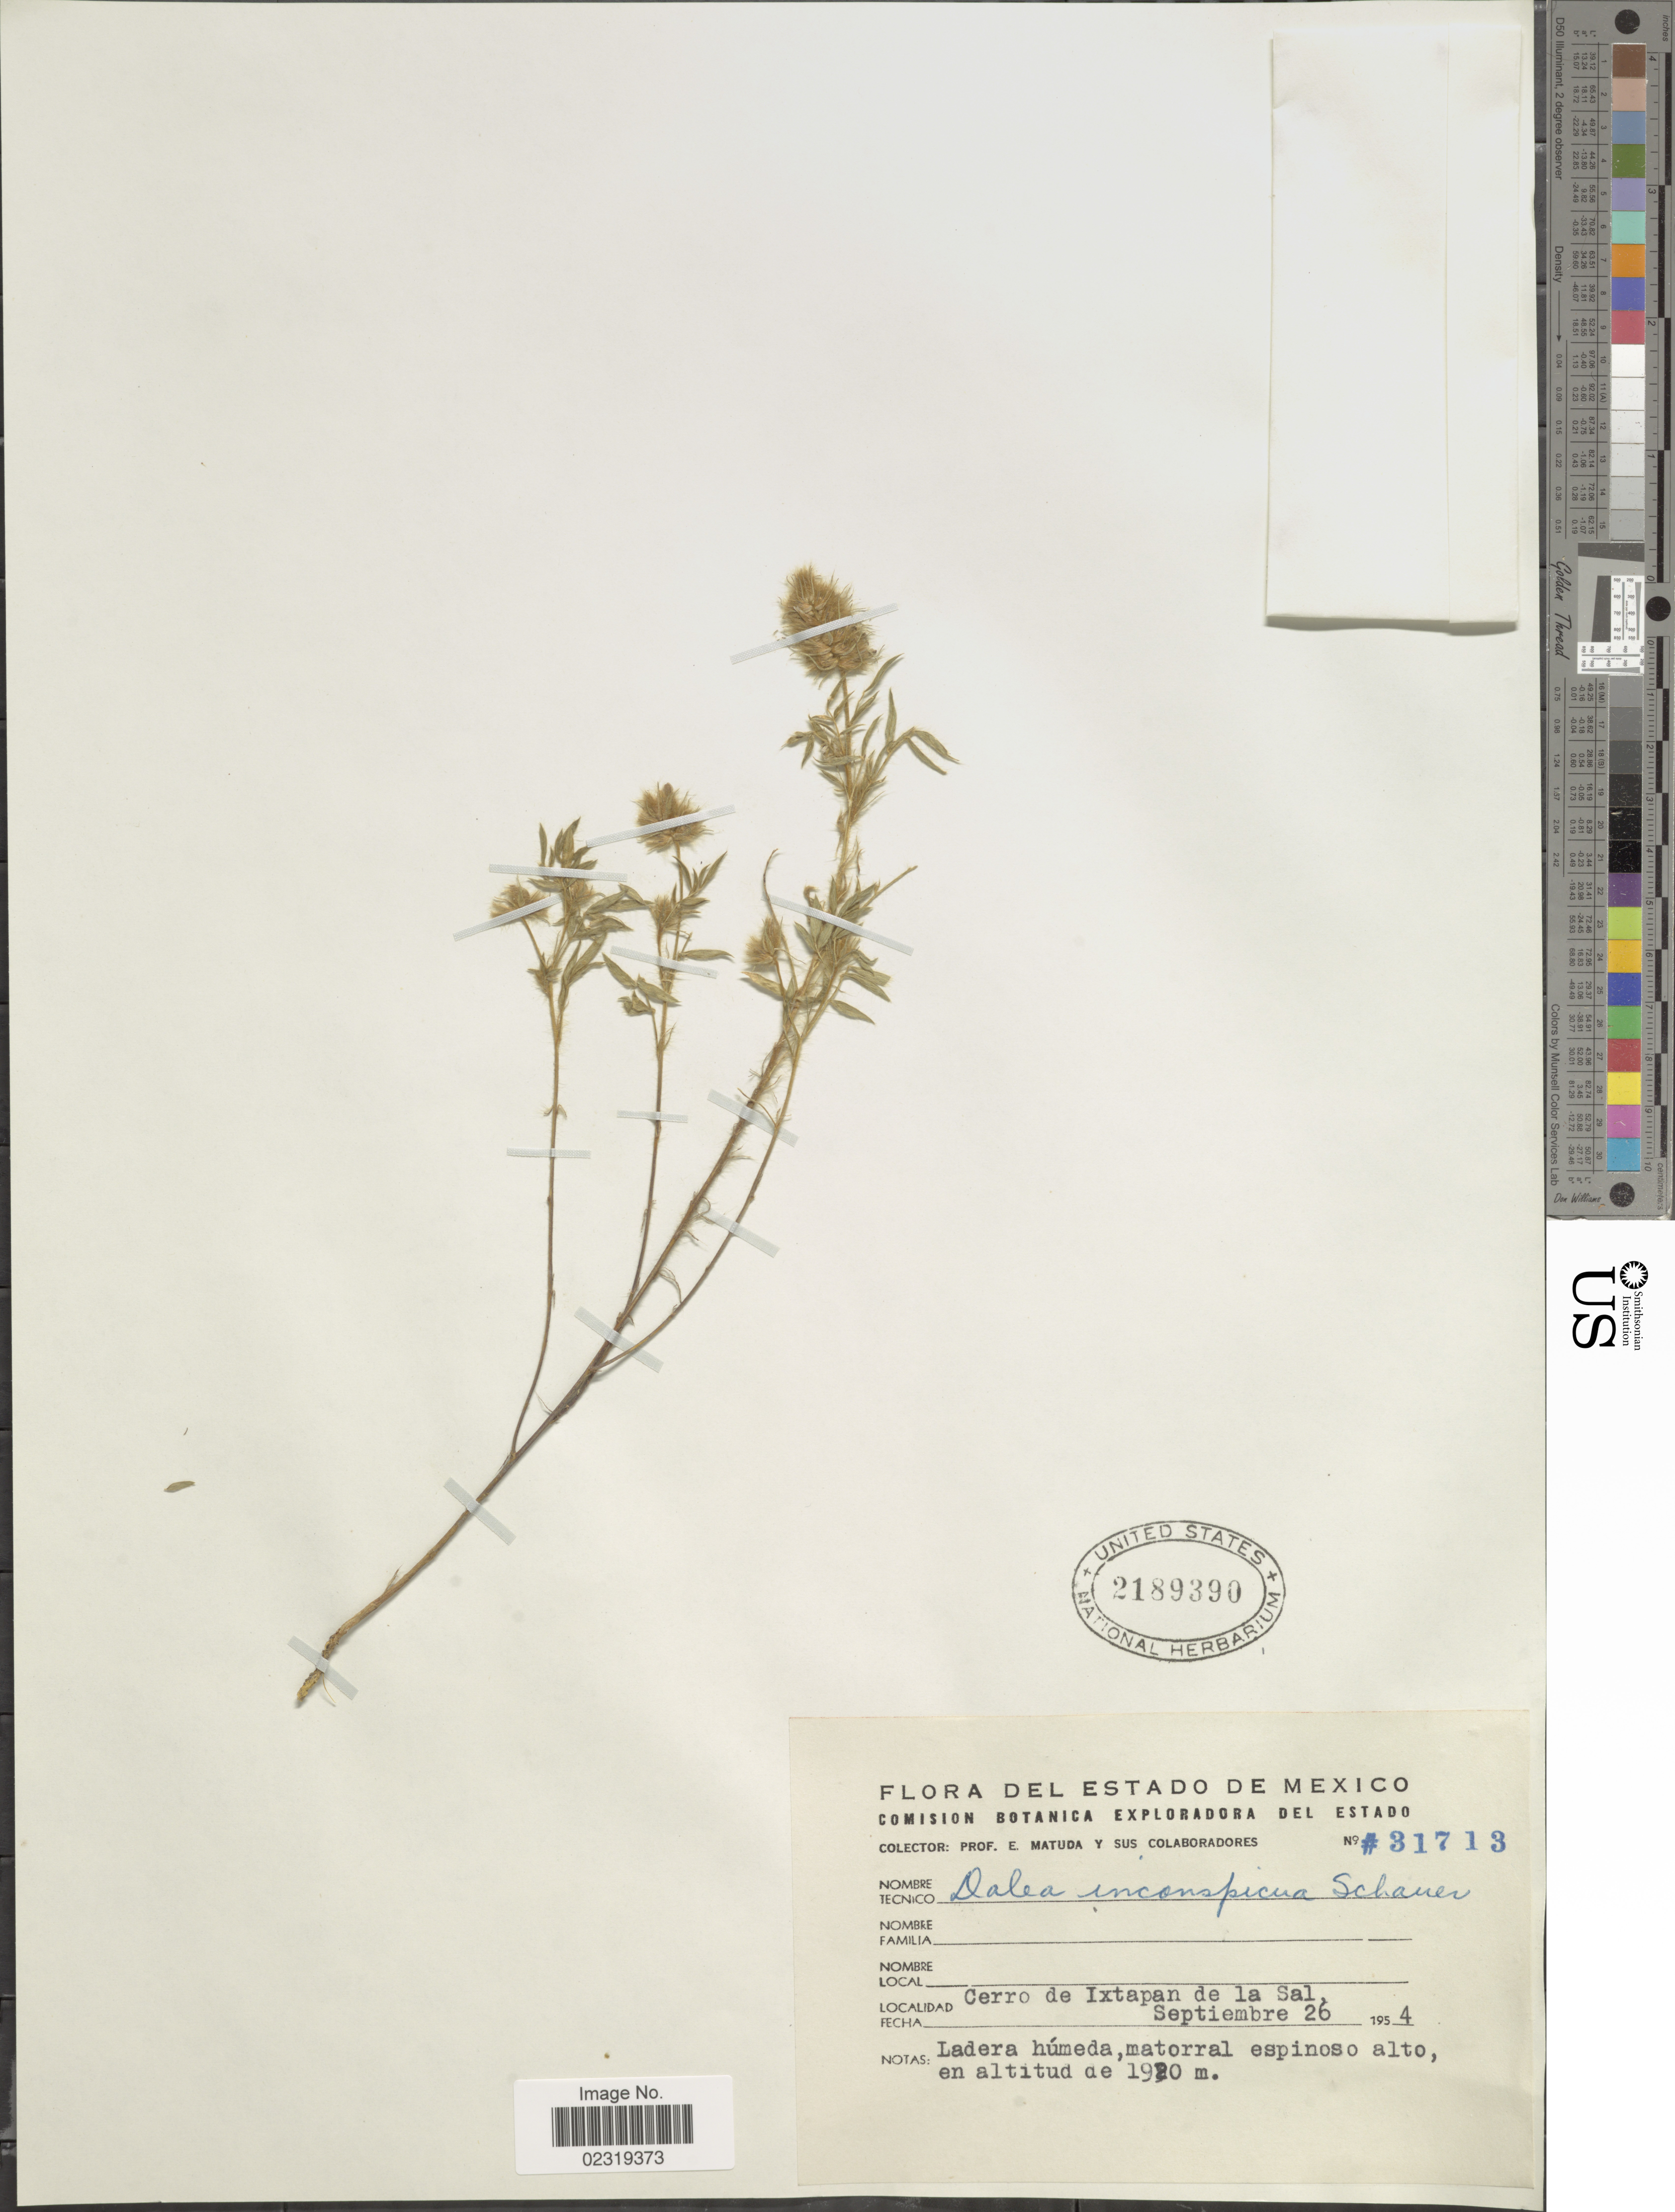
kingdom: Plantae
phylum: Tracheophyta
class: Magnoliopsida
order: Fabales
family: Fabaceae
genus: Dalea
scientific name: Dalea humilis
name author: G. Don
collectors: E. Matuda & et al.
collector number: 31713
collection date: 1954-09-26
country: Mexico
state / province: México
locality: Estado de Mexico. Cerro de Ixtapan de la Sal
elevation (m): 1920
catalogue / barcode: US 2189390